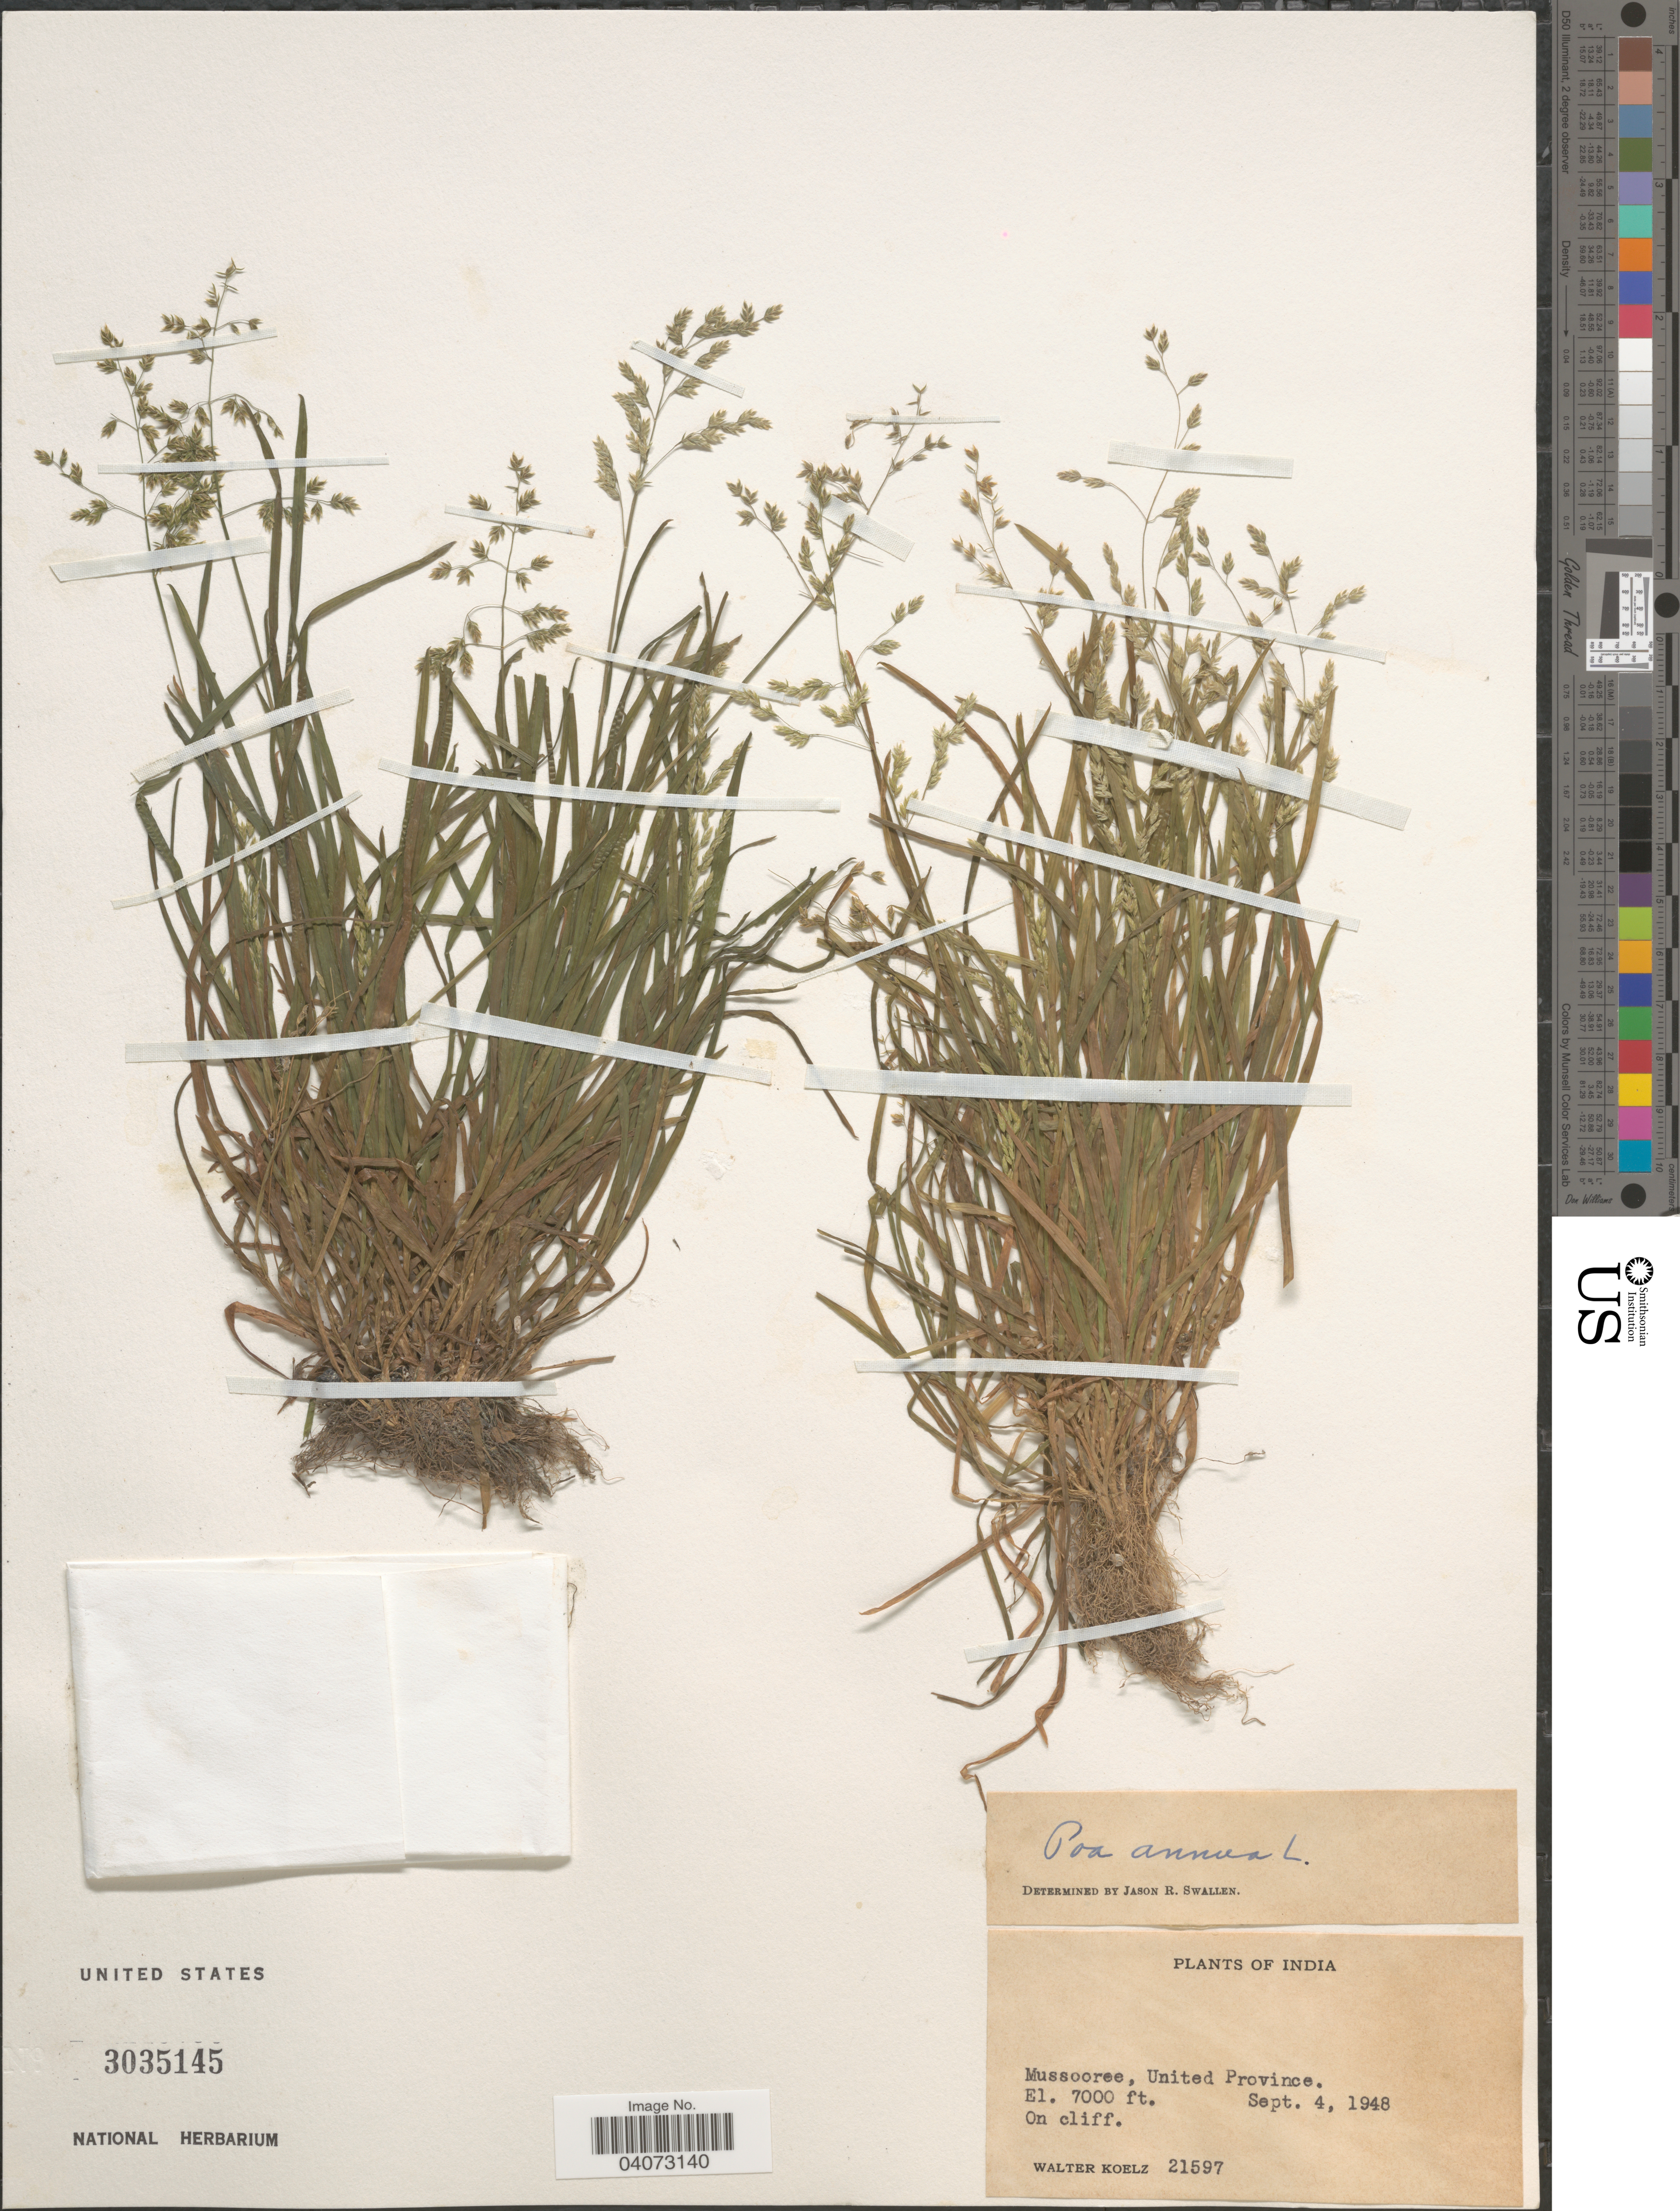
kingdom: Plantae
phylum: Tracheophyta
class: Liliopsida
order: Poales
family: Poaceae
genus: Poa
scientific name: Poa annua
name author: L.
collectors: W. N. Koelz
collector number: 21597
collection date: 1948-09-04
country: India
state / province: Uttarakhand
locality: Mussooree, United Province. On cliff.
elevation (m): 2134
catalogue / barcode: US 3035145